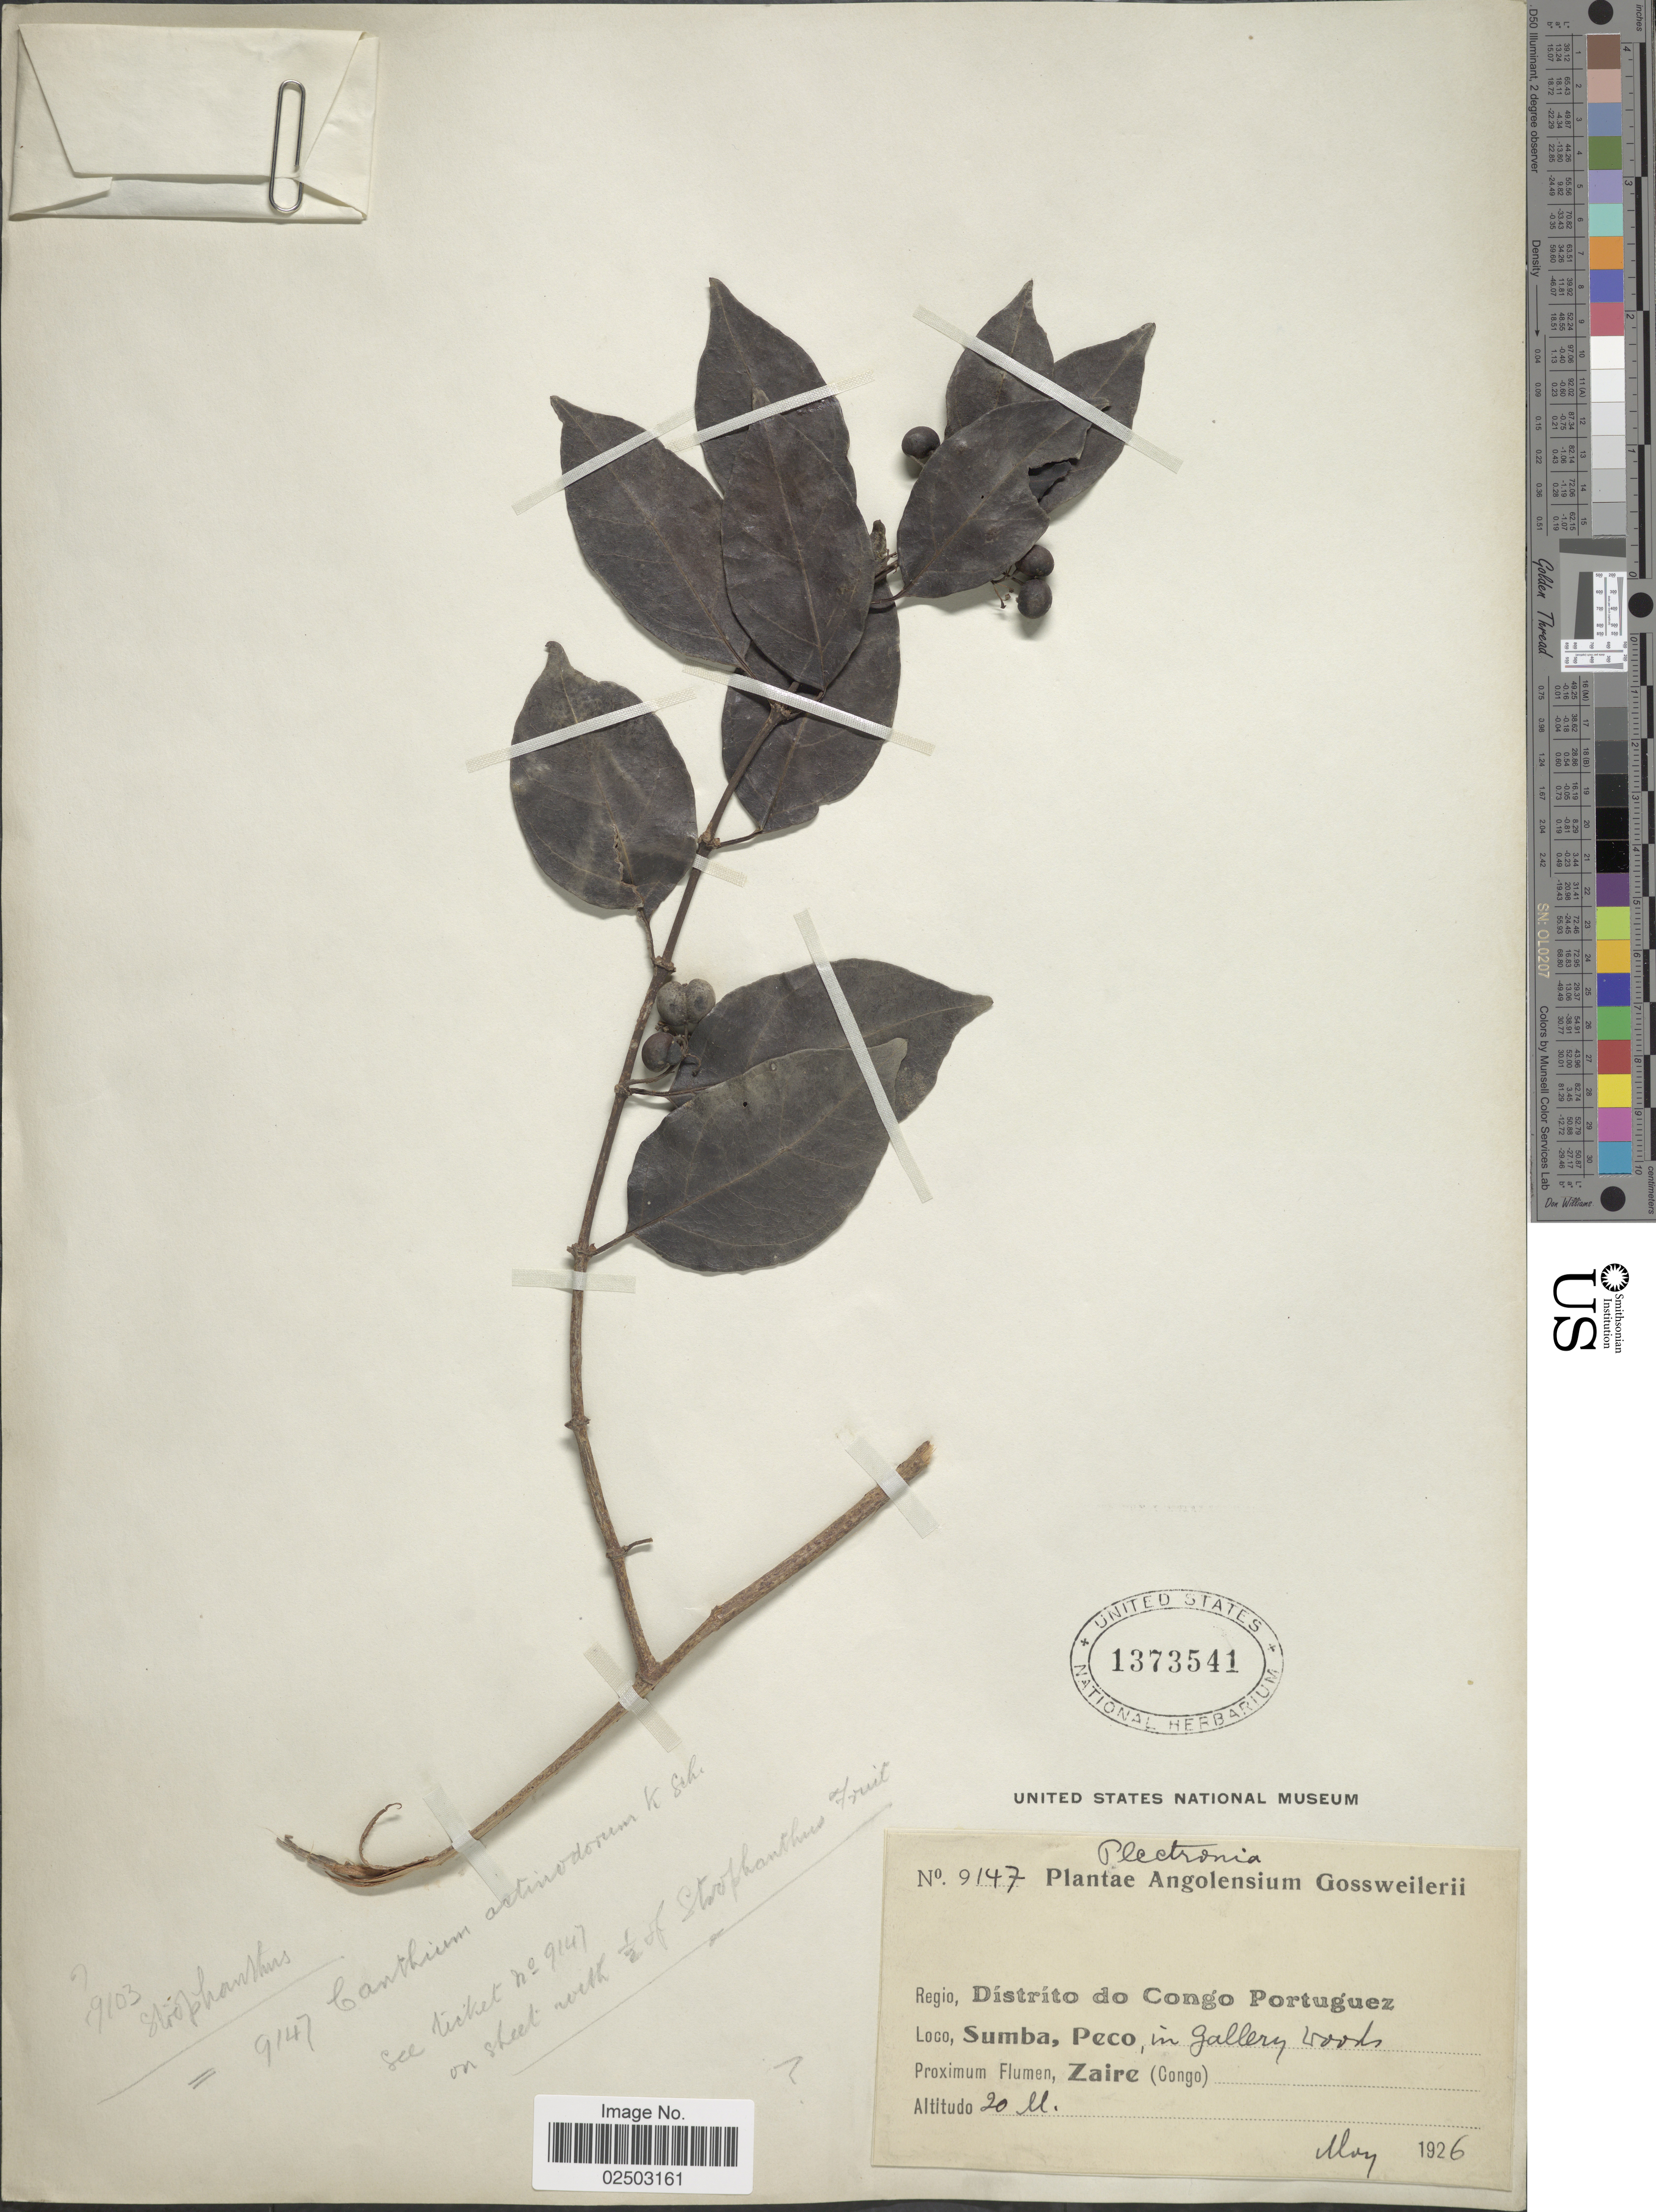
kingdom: Plantae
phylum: Tracheophyta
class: Magnoliopsida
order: Gentianales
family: Rubiaceae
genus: Canthium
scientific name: Canthium actinodorum K. Schum. ined.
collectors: -. Gossweiler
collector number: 9147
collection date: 1926-05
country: Congo, Democratic Republic of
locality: Pleactronia, Angolensium, Distrito de Congo Portuguez, Sumba, Peco, Proximum Flumen, Zaire (Congo)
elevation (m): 20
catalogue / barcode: US 1373541